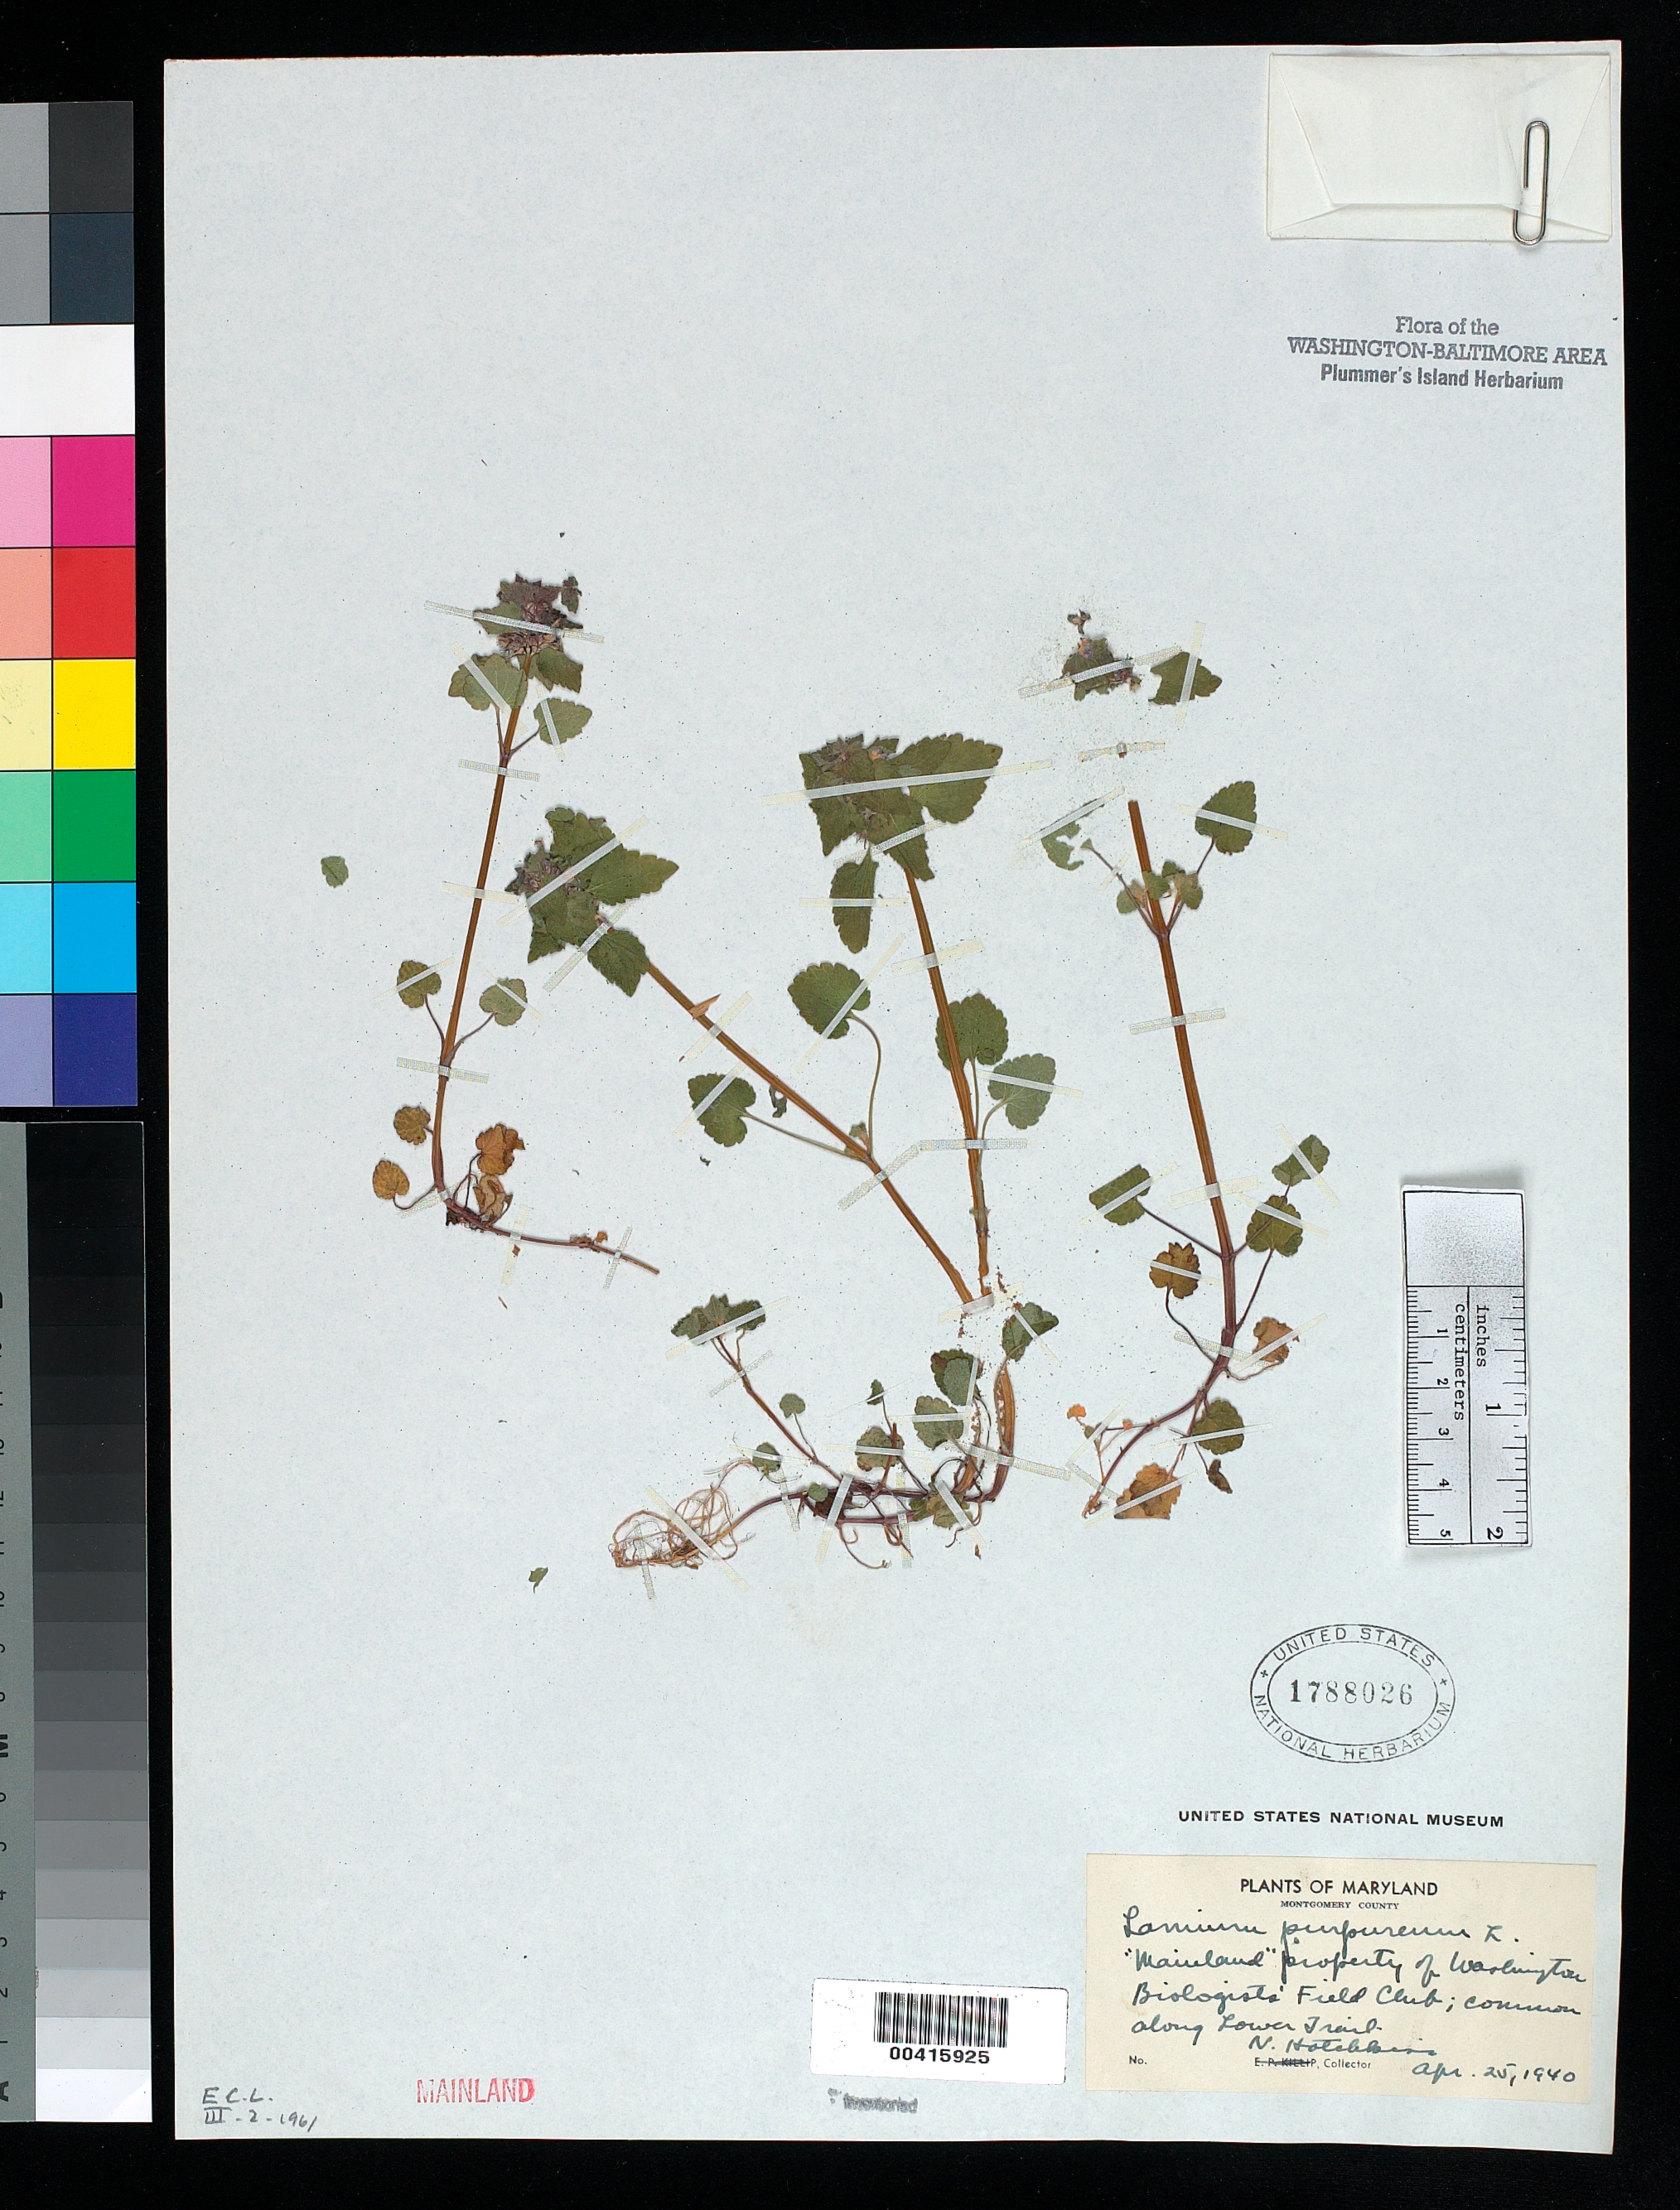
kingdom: Plantae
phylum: Tracheophyta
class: Magnoliopsida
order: Lamiales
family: Lamiaceae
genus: Lamium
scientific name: Lamium purpureum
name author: L.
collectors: N. Hotchkiss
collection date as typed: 25 Apr 1940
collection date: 1940-04-25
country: United States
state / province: Maryland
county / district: Montgomery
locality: Plummer's Island; mainland, along lower trail C. & O. Canal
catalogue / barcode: US 1788026